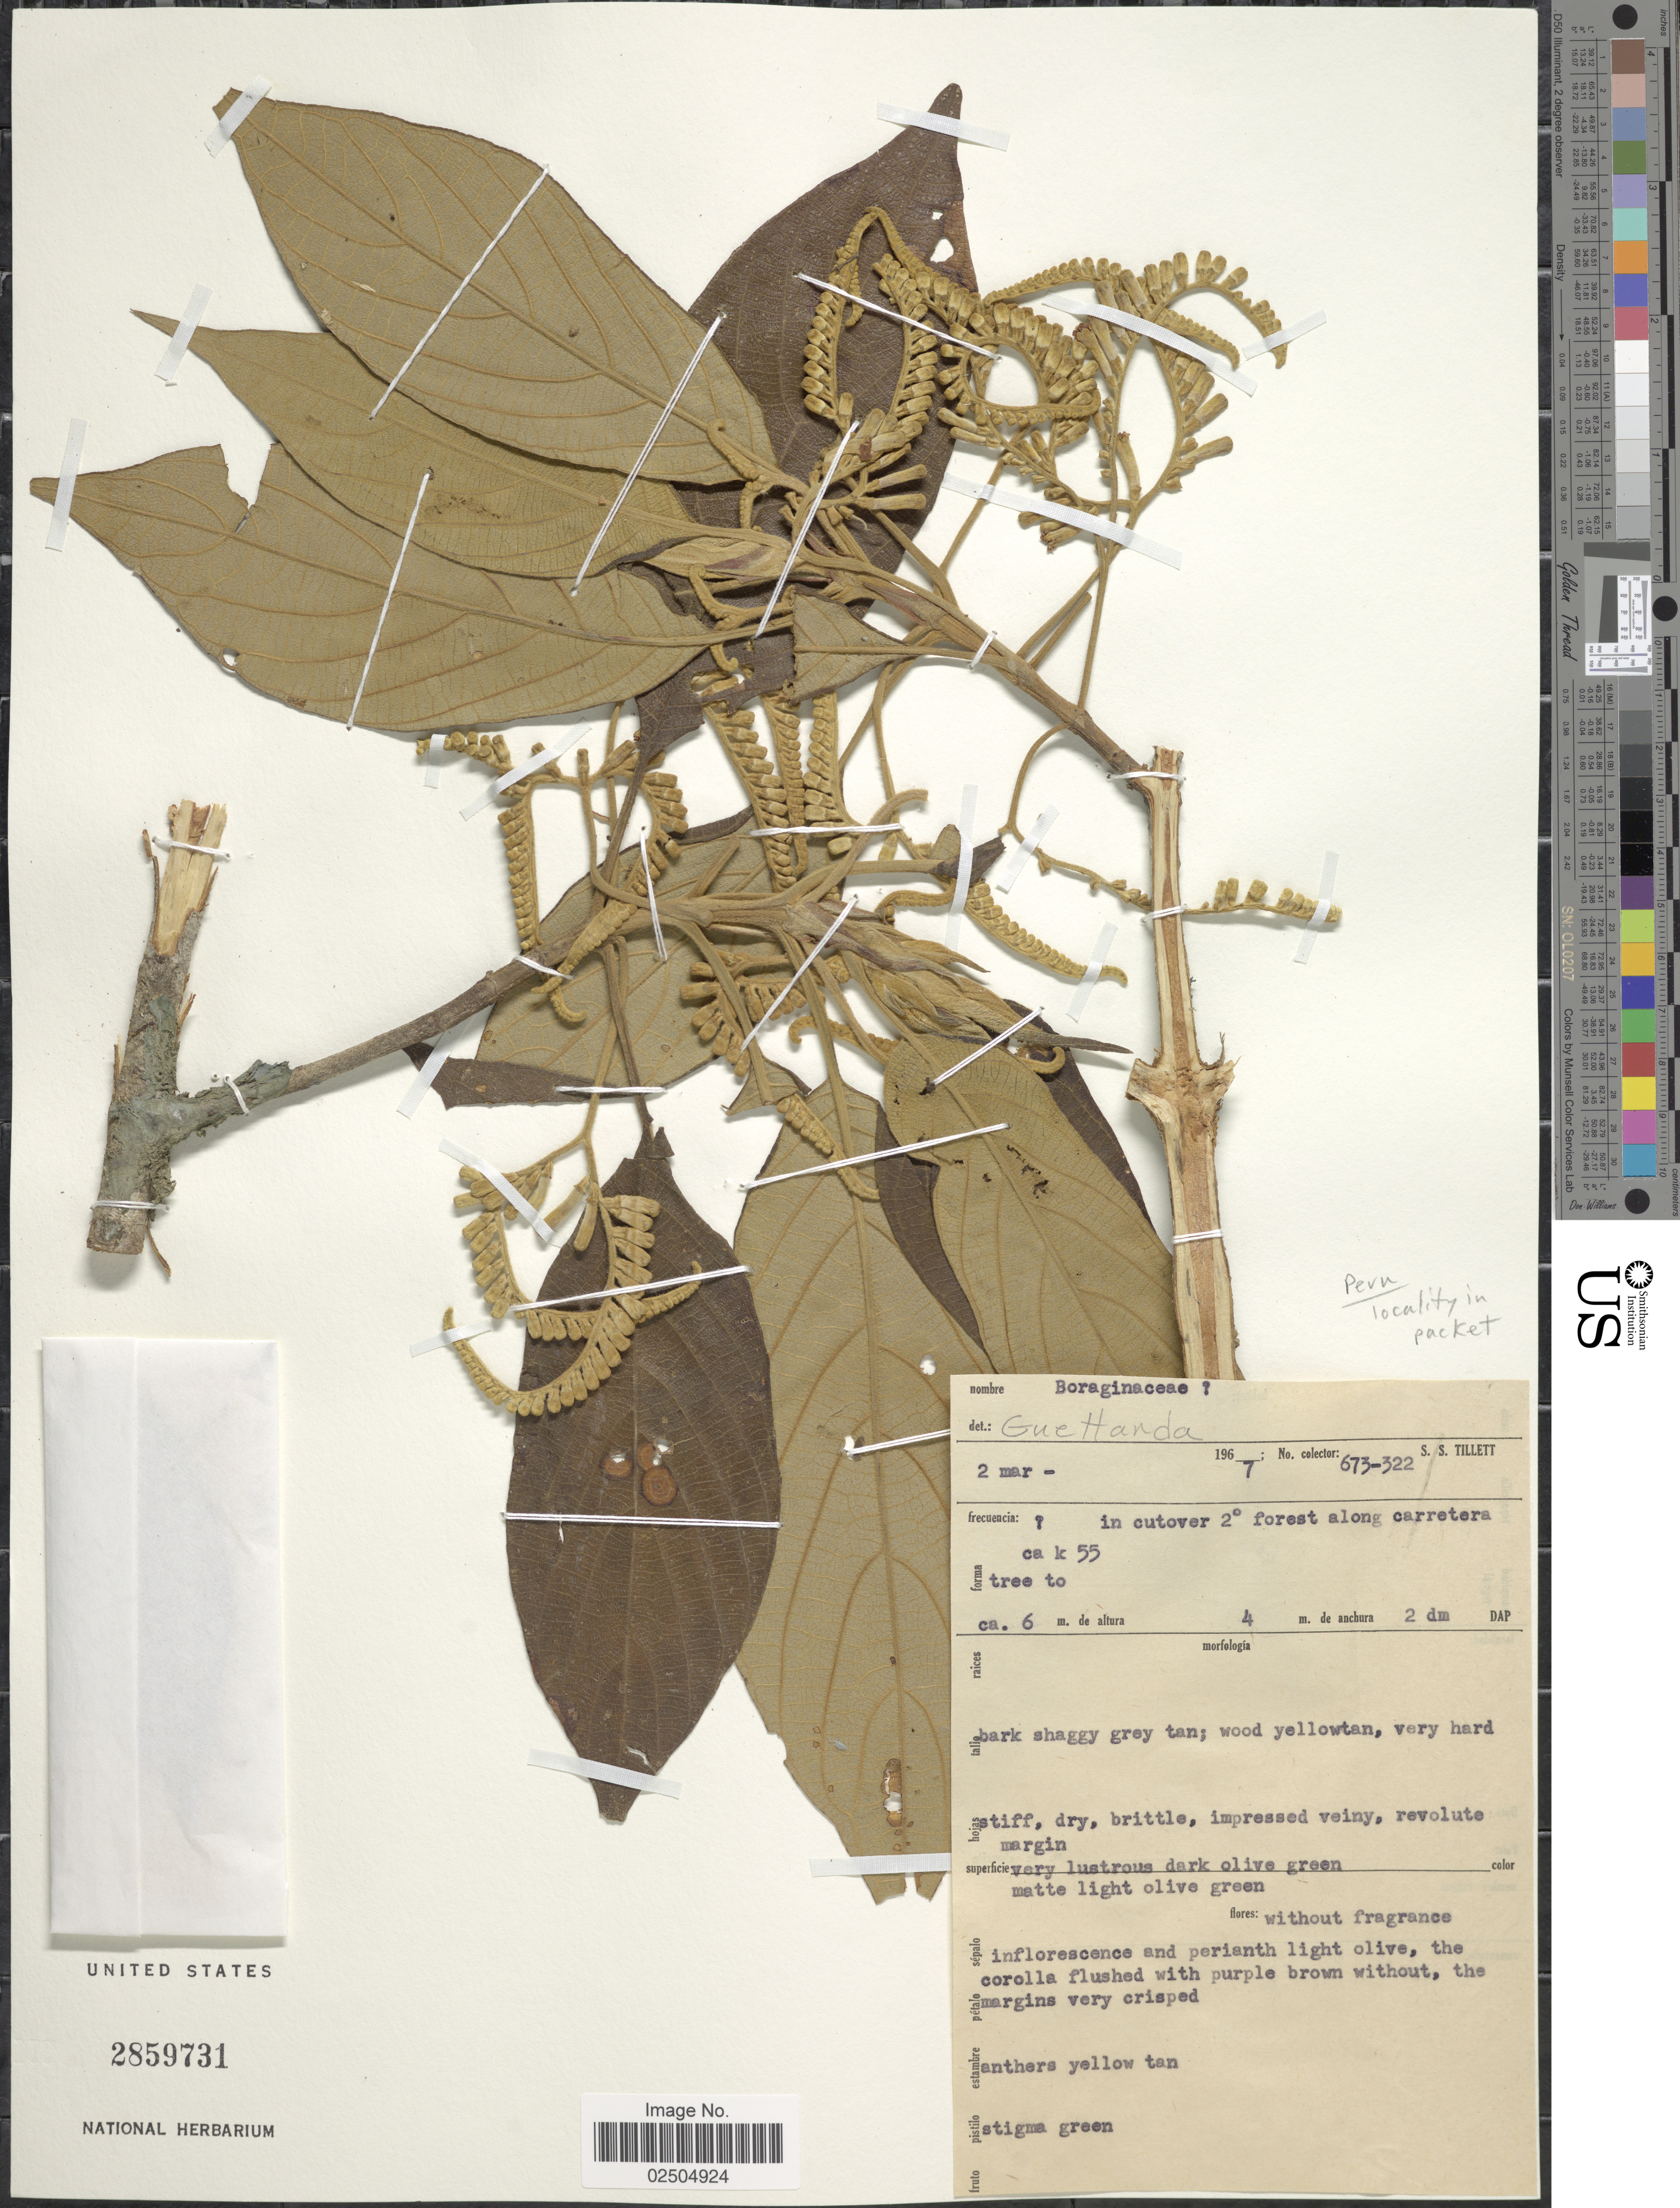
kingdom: Plantae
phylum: Tracheophyta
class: Magnoliopsida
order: Gentianales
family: Rubiaceae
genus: Guettarda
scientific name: Guettarda sp.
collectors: S. S. Tillett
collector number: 673-322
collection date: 1967-03-02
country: Peru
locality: Forest along carretera ca k 55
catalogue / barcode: US 2859731